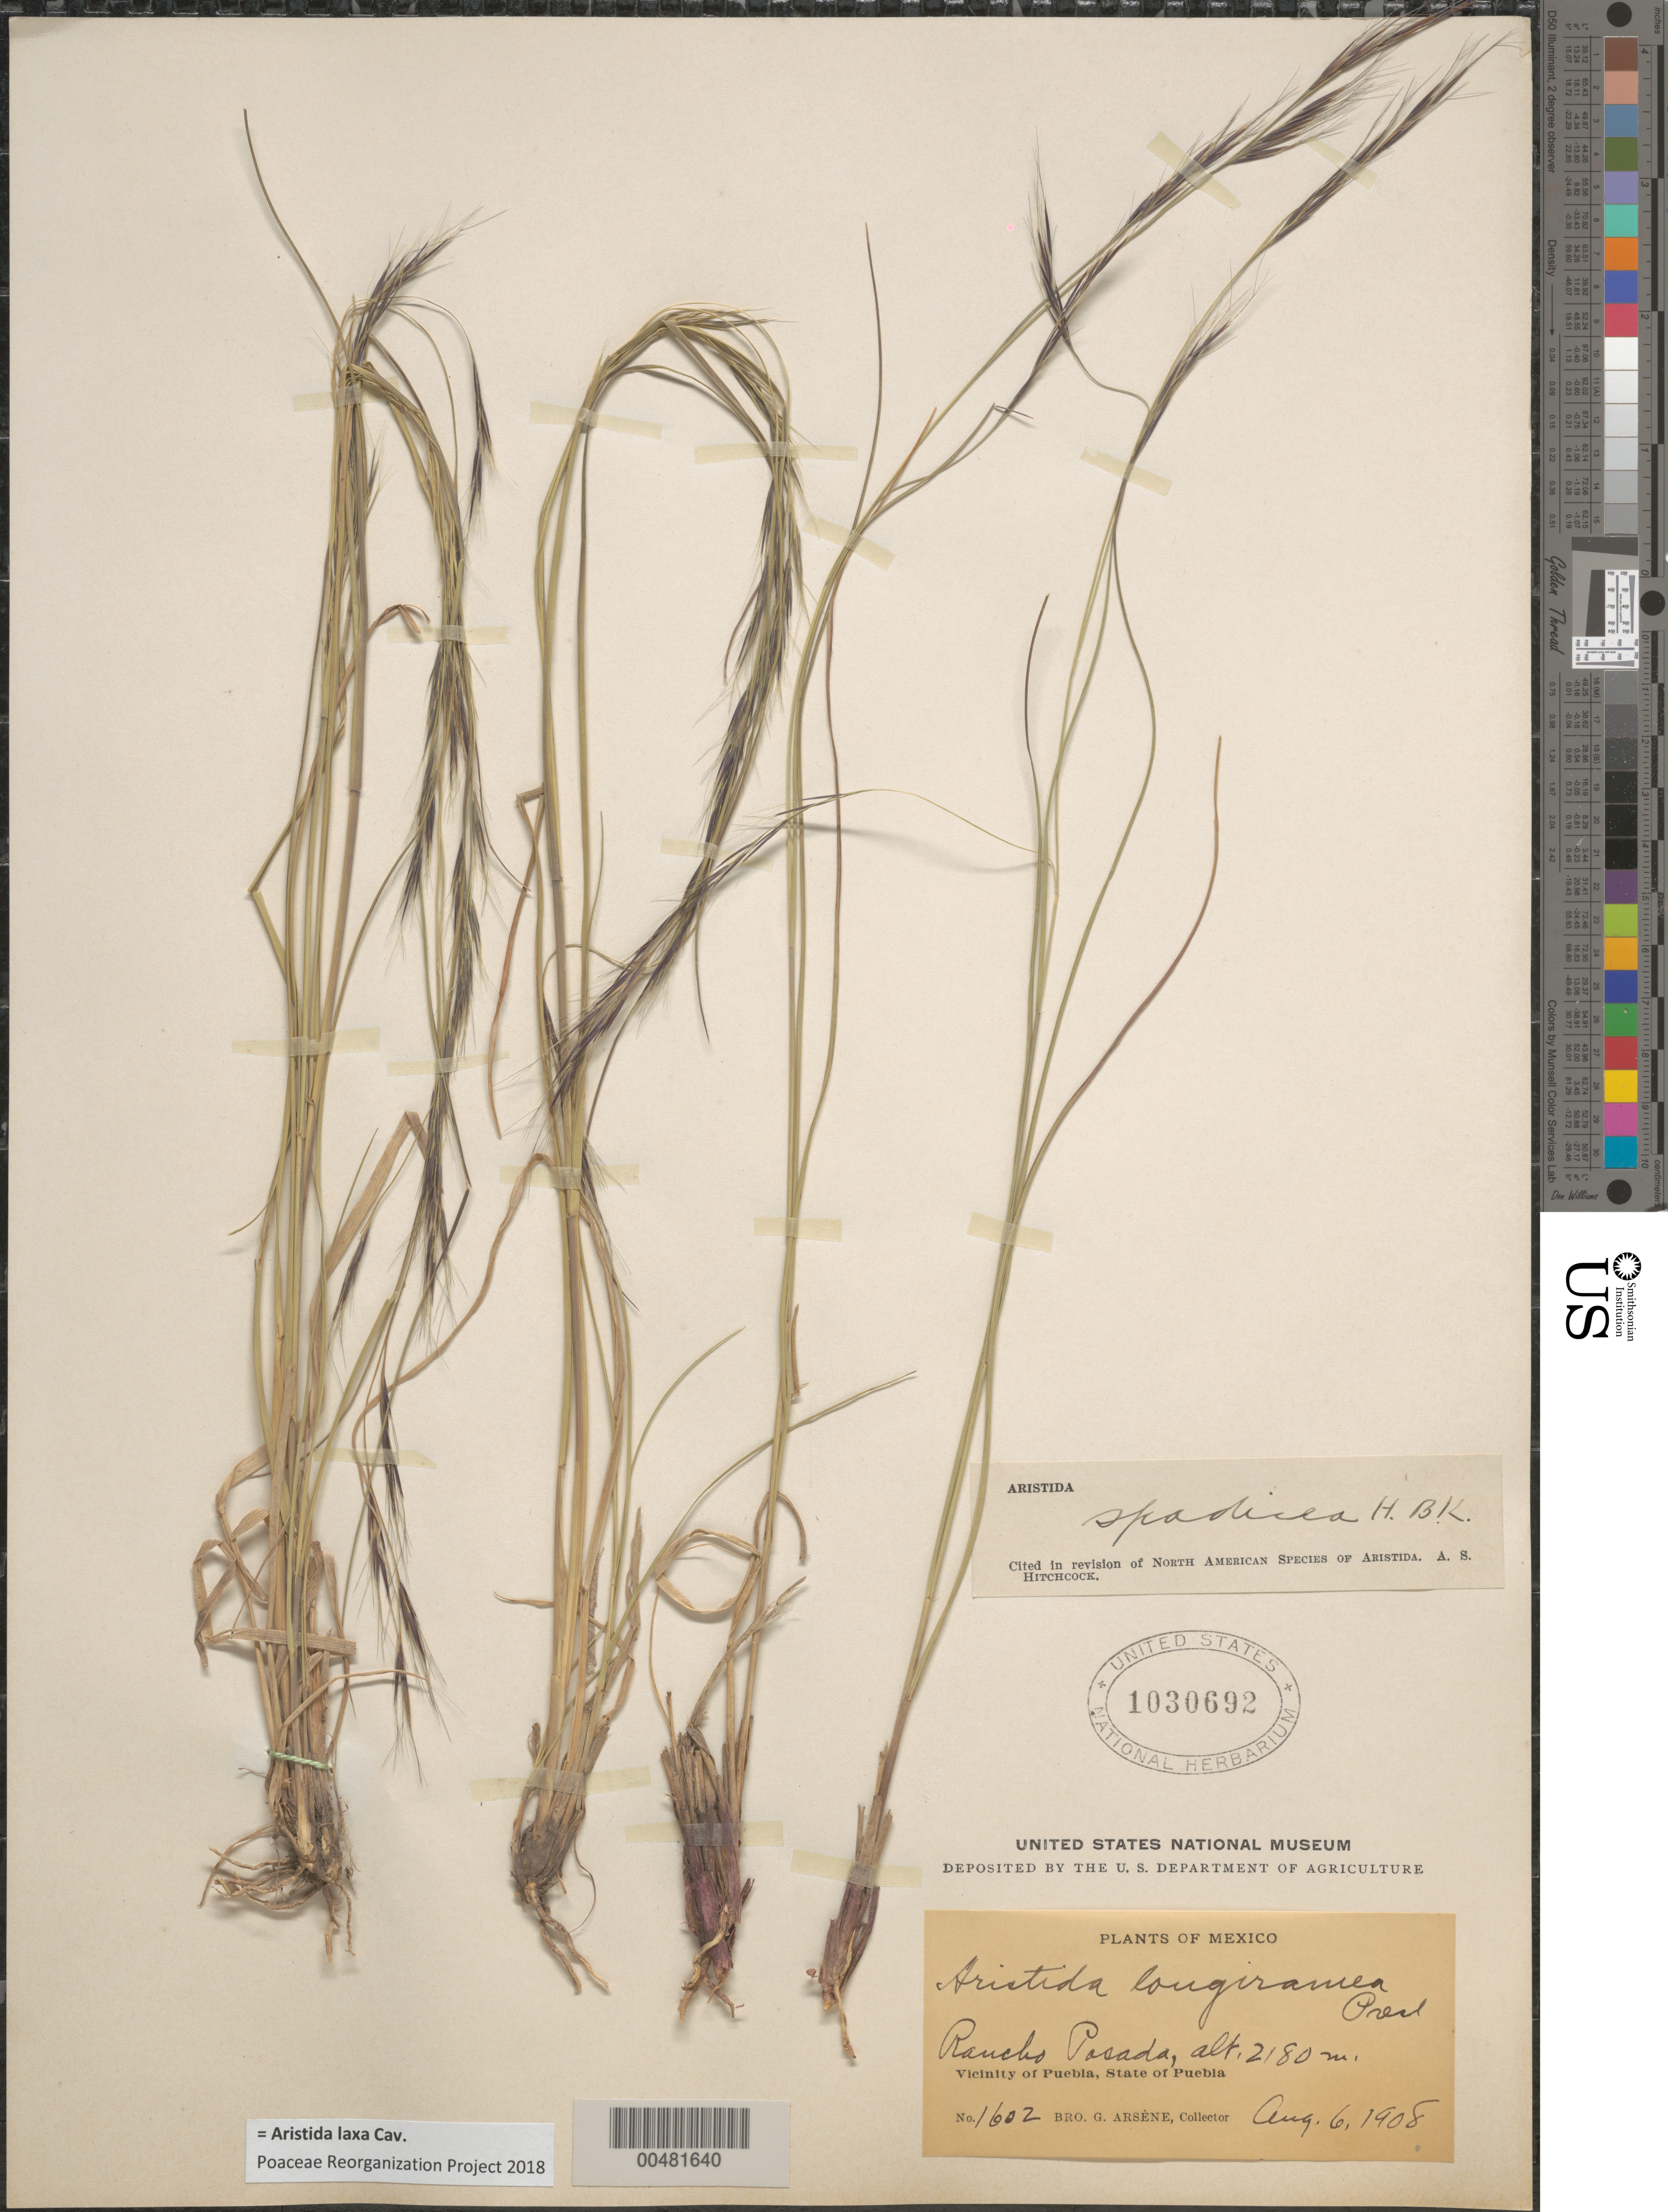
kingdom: Plantae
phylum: Tracheophyta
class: Liliopsida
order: Poales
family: Poaceae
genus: Aristida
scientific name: Aristida laxa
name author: Cav.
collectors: Bro. G. Arsène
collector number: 1602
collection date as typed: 6 Aug 1908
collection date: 1908-08-06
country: Mexico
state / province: Puebla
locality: Rancho Posada, vicinity of Puebla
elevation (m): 2180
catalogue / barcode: US 1030692